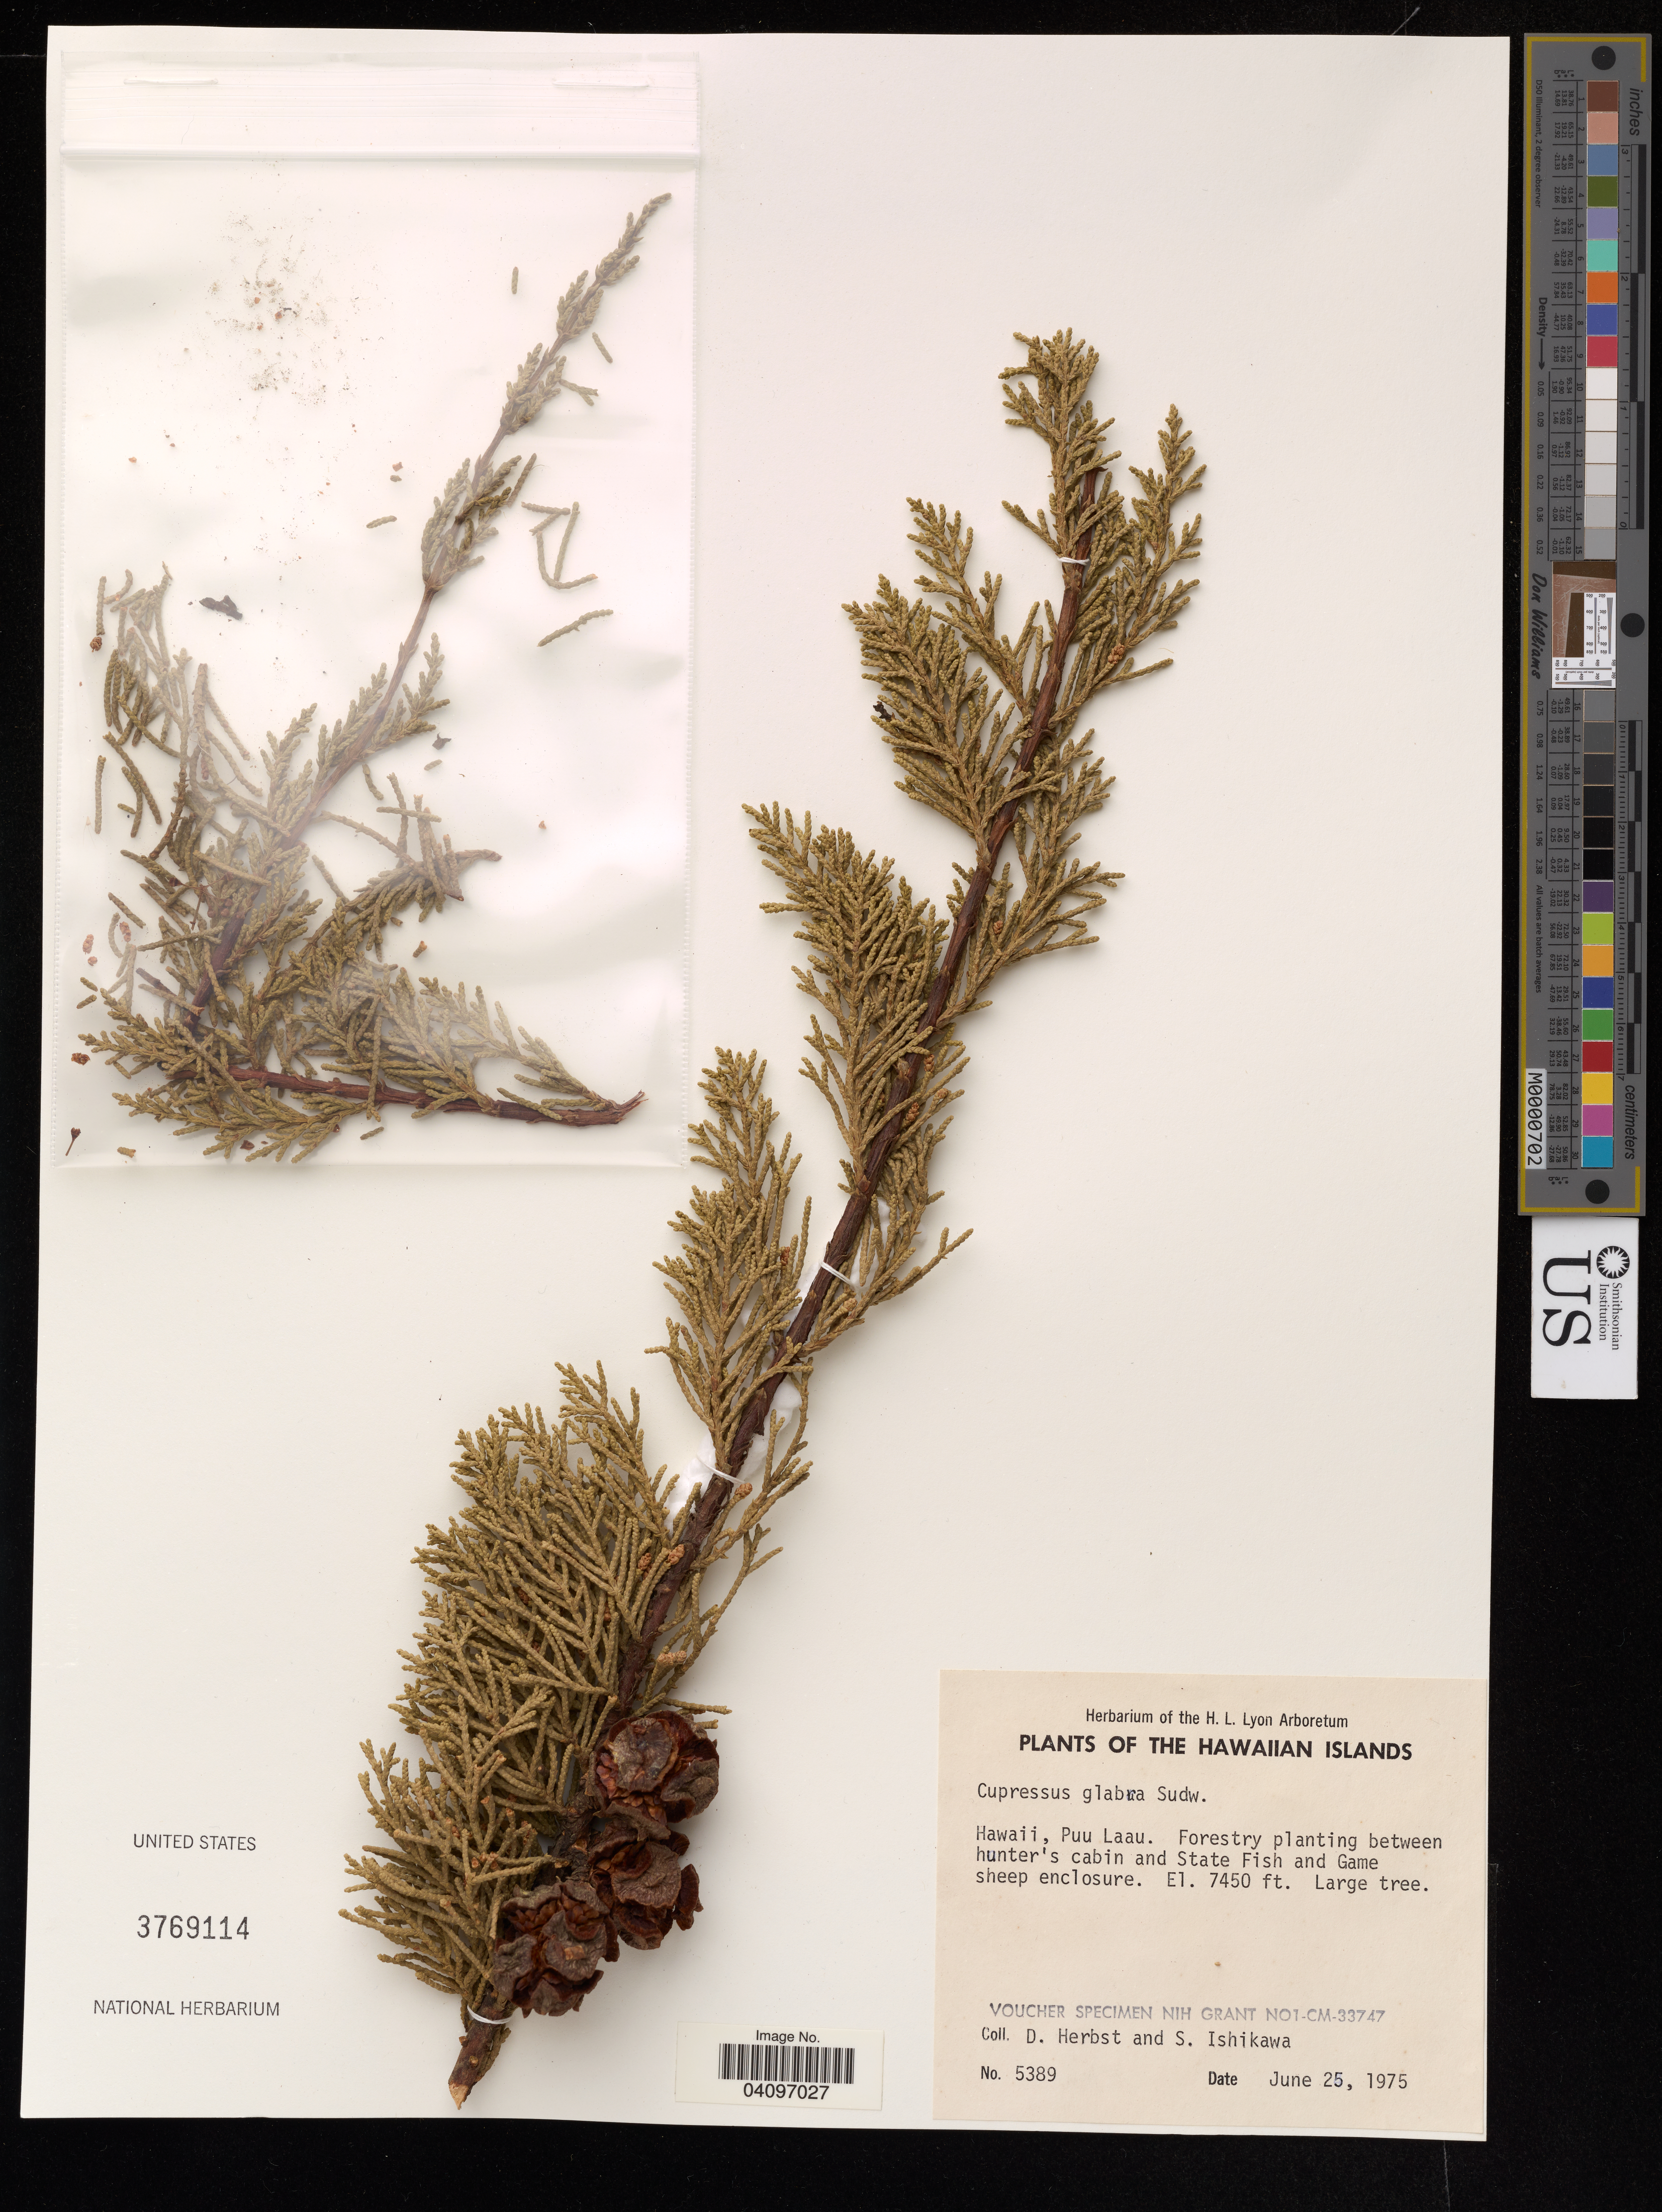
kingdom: Plantae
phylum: Tracheophyta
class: Pinopsida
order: Pinales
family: Cupressaceae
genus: Cupressus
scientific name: Cupressus glabra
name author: Sudw.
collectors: D. R. Herbst & S. Ishikawa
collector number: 5389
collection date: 1975-06-25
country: United States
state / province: Hawaii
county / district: Hawaii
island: Hawaii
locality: Pu'u La'au, forestry planting between hunter's cabin and State Fish and Game sheep enclosure.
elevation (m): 2271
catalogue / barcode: US 3769114